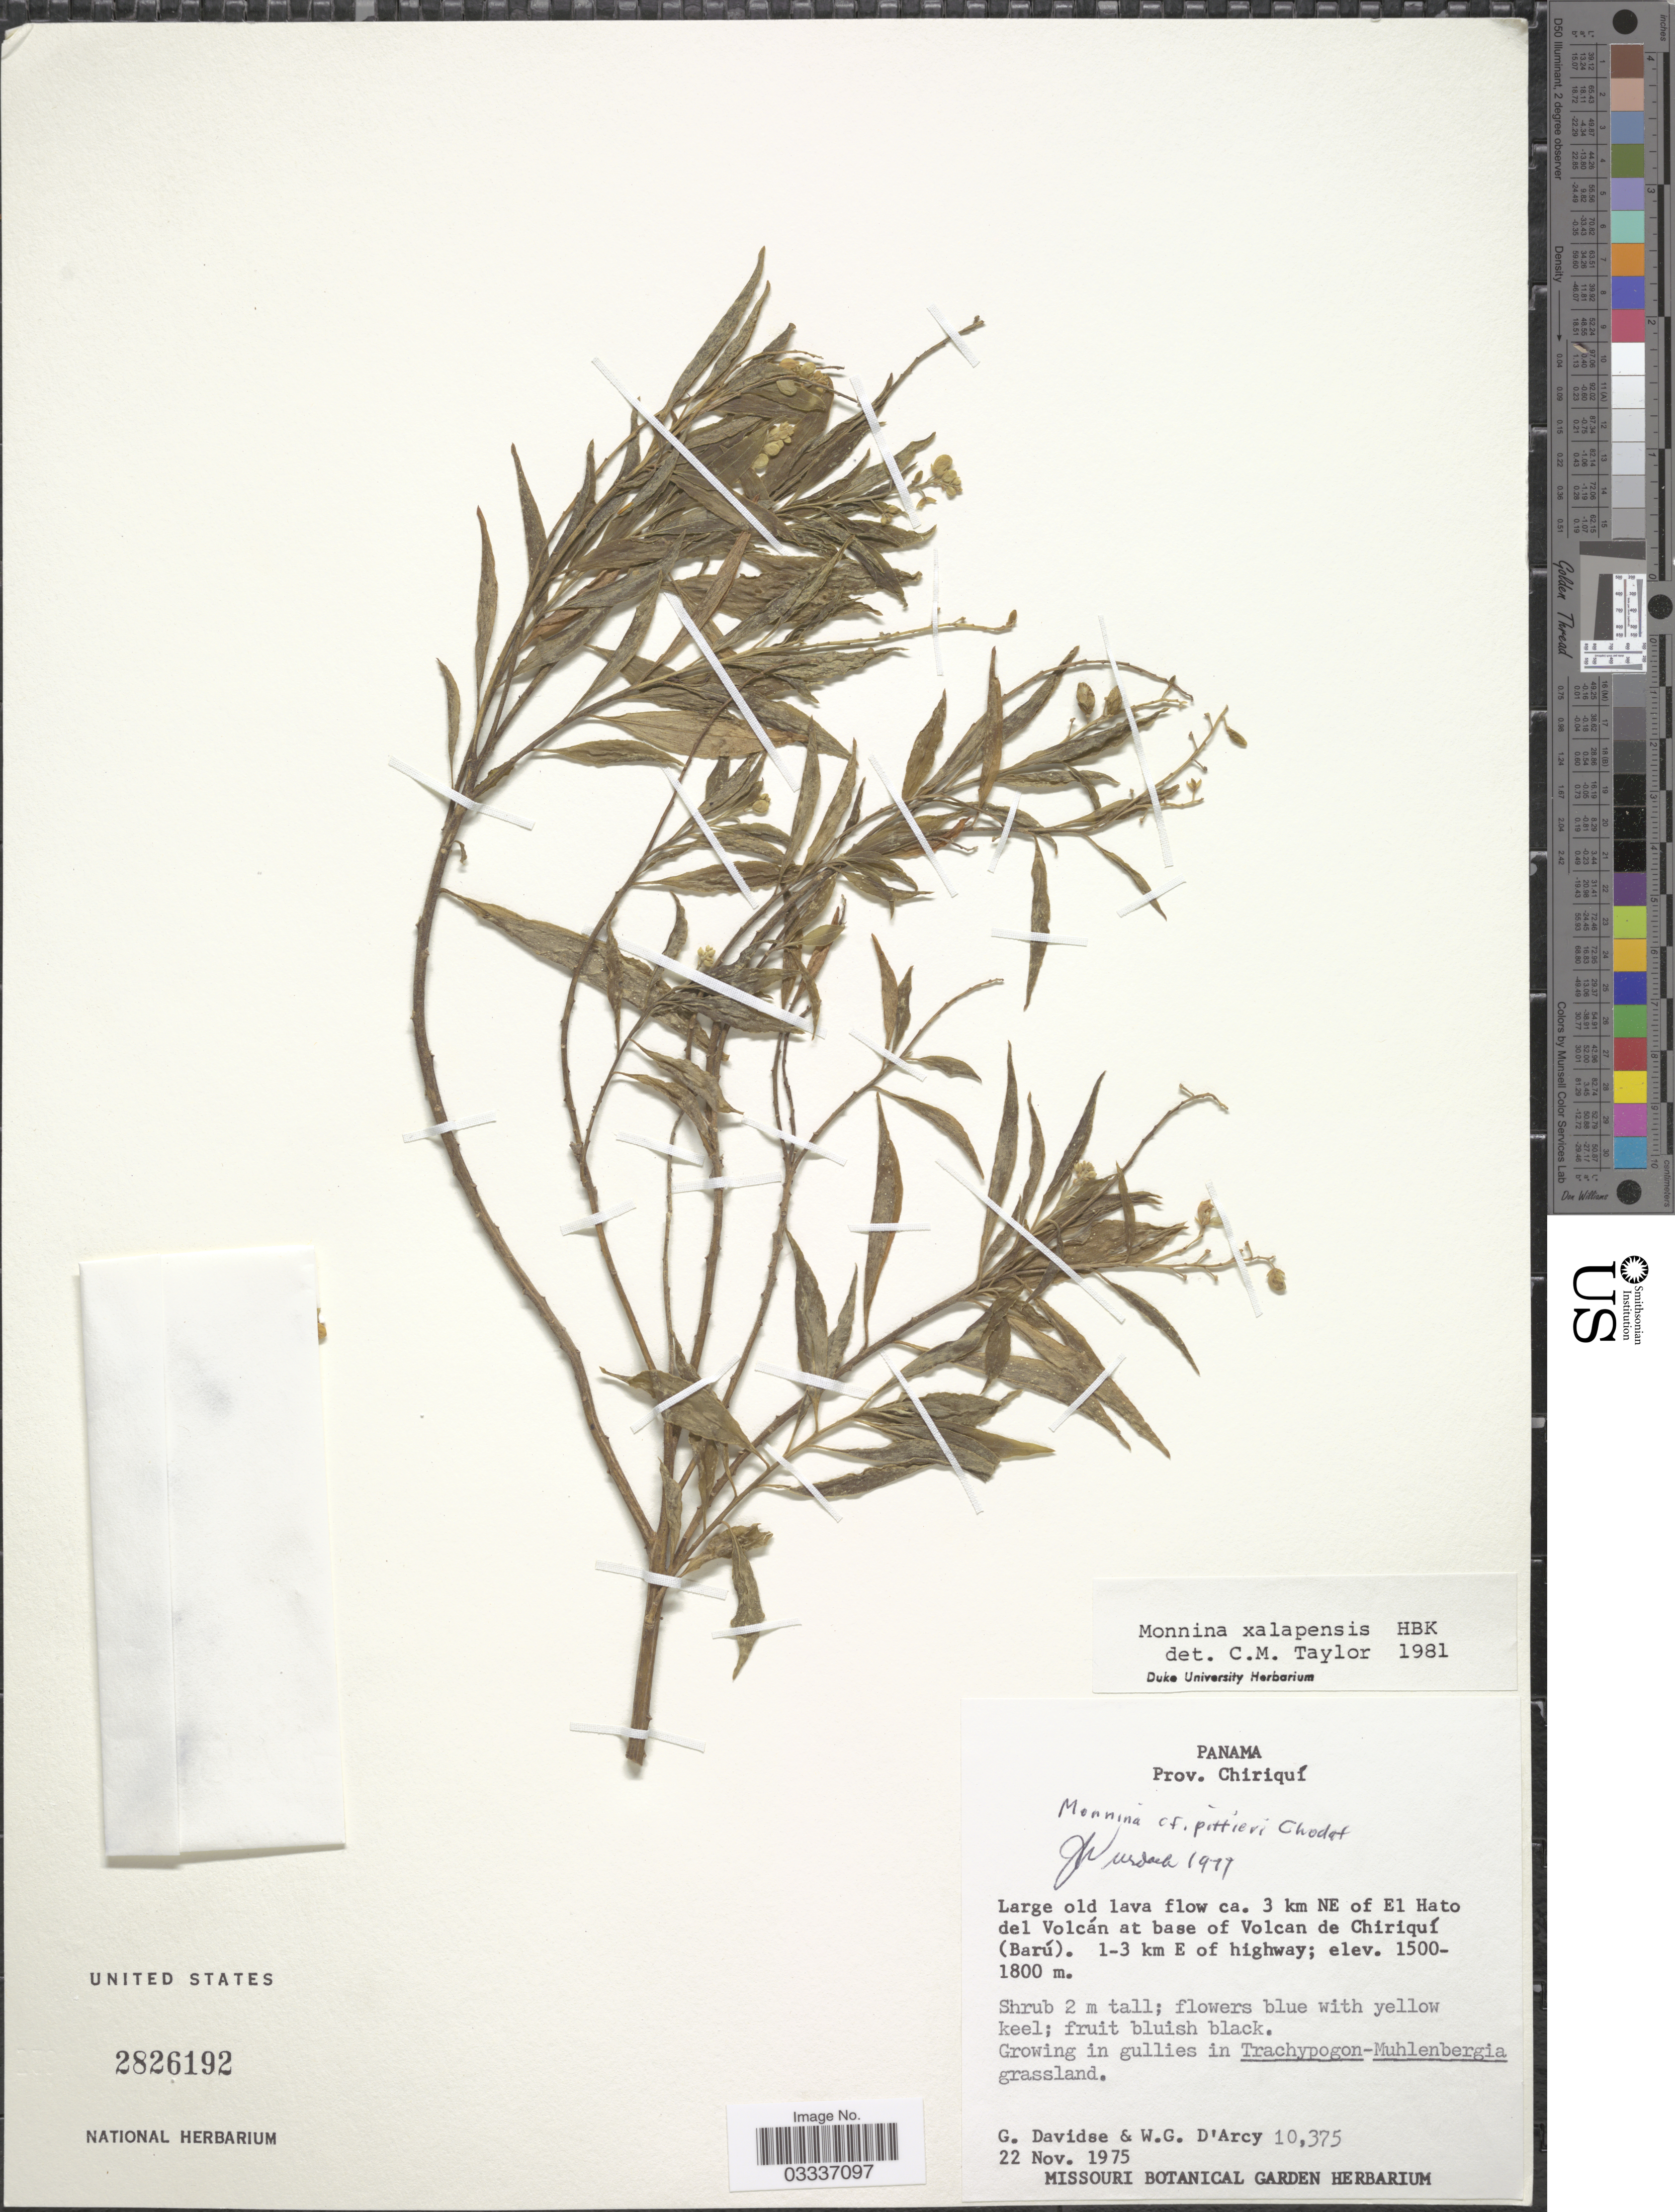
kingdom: Plantae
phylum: Tracheophyta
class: Magnoliopsida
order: Fabales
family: Polygalaceae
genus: Monnina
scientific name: Monnina xalapensis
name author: Kunth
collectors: G. Davidse & W. G. D'Arcy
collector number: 10375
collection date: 1975-11-22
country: Panama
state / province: Chiriqui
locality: Large old lava flow ca. 3 km NE of El Hato del Volcán at base of Volcan de Chiriquí (Barú). 1-3 km E of highway.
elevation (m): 1500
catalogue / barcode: US 2826192